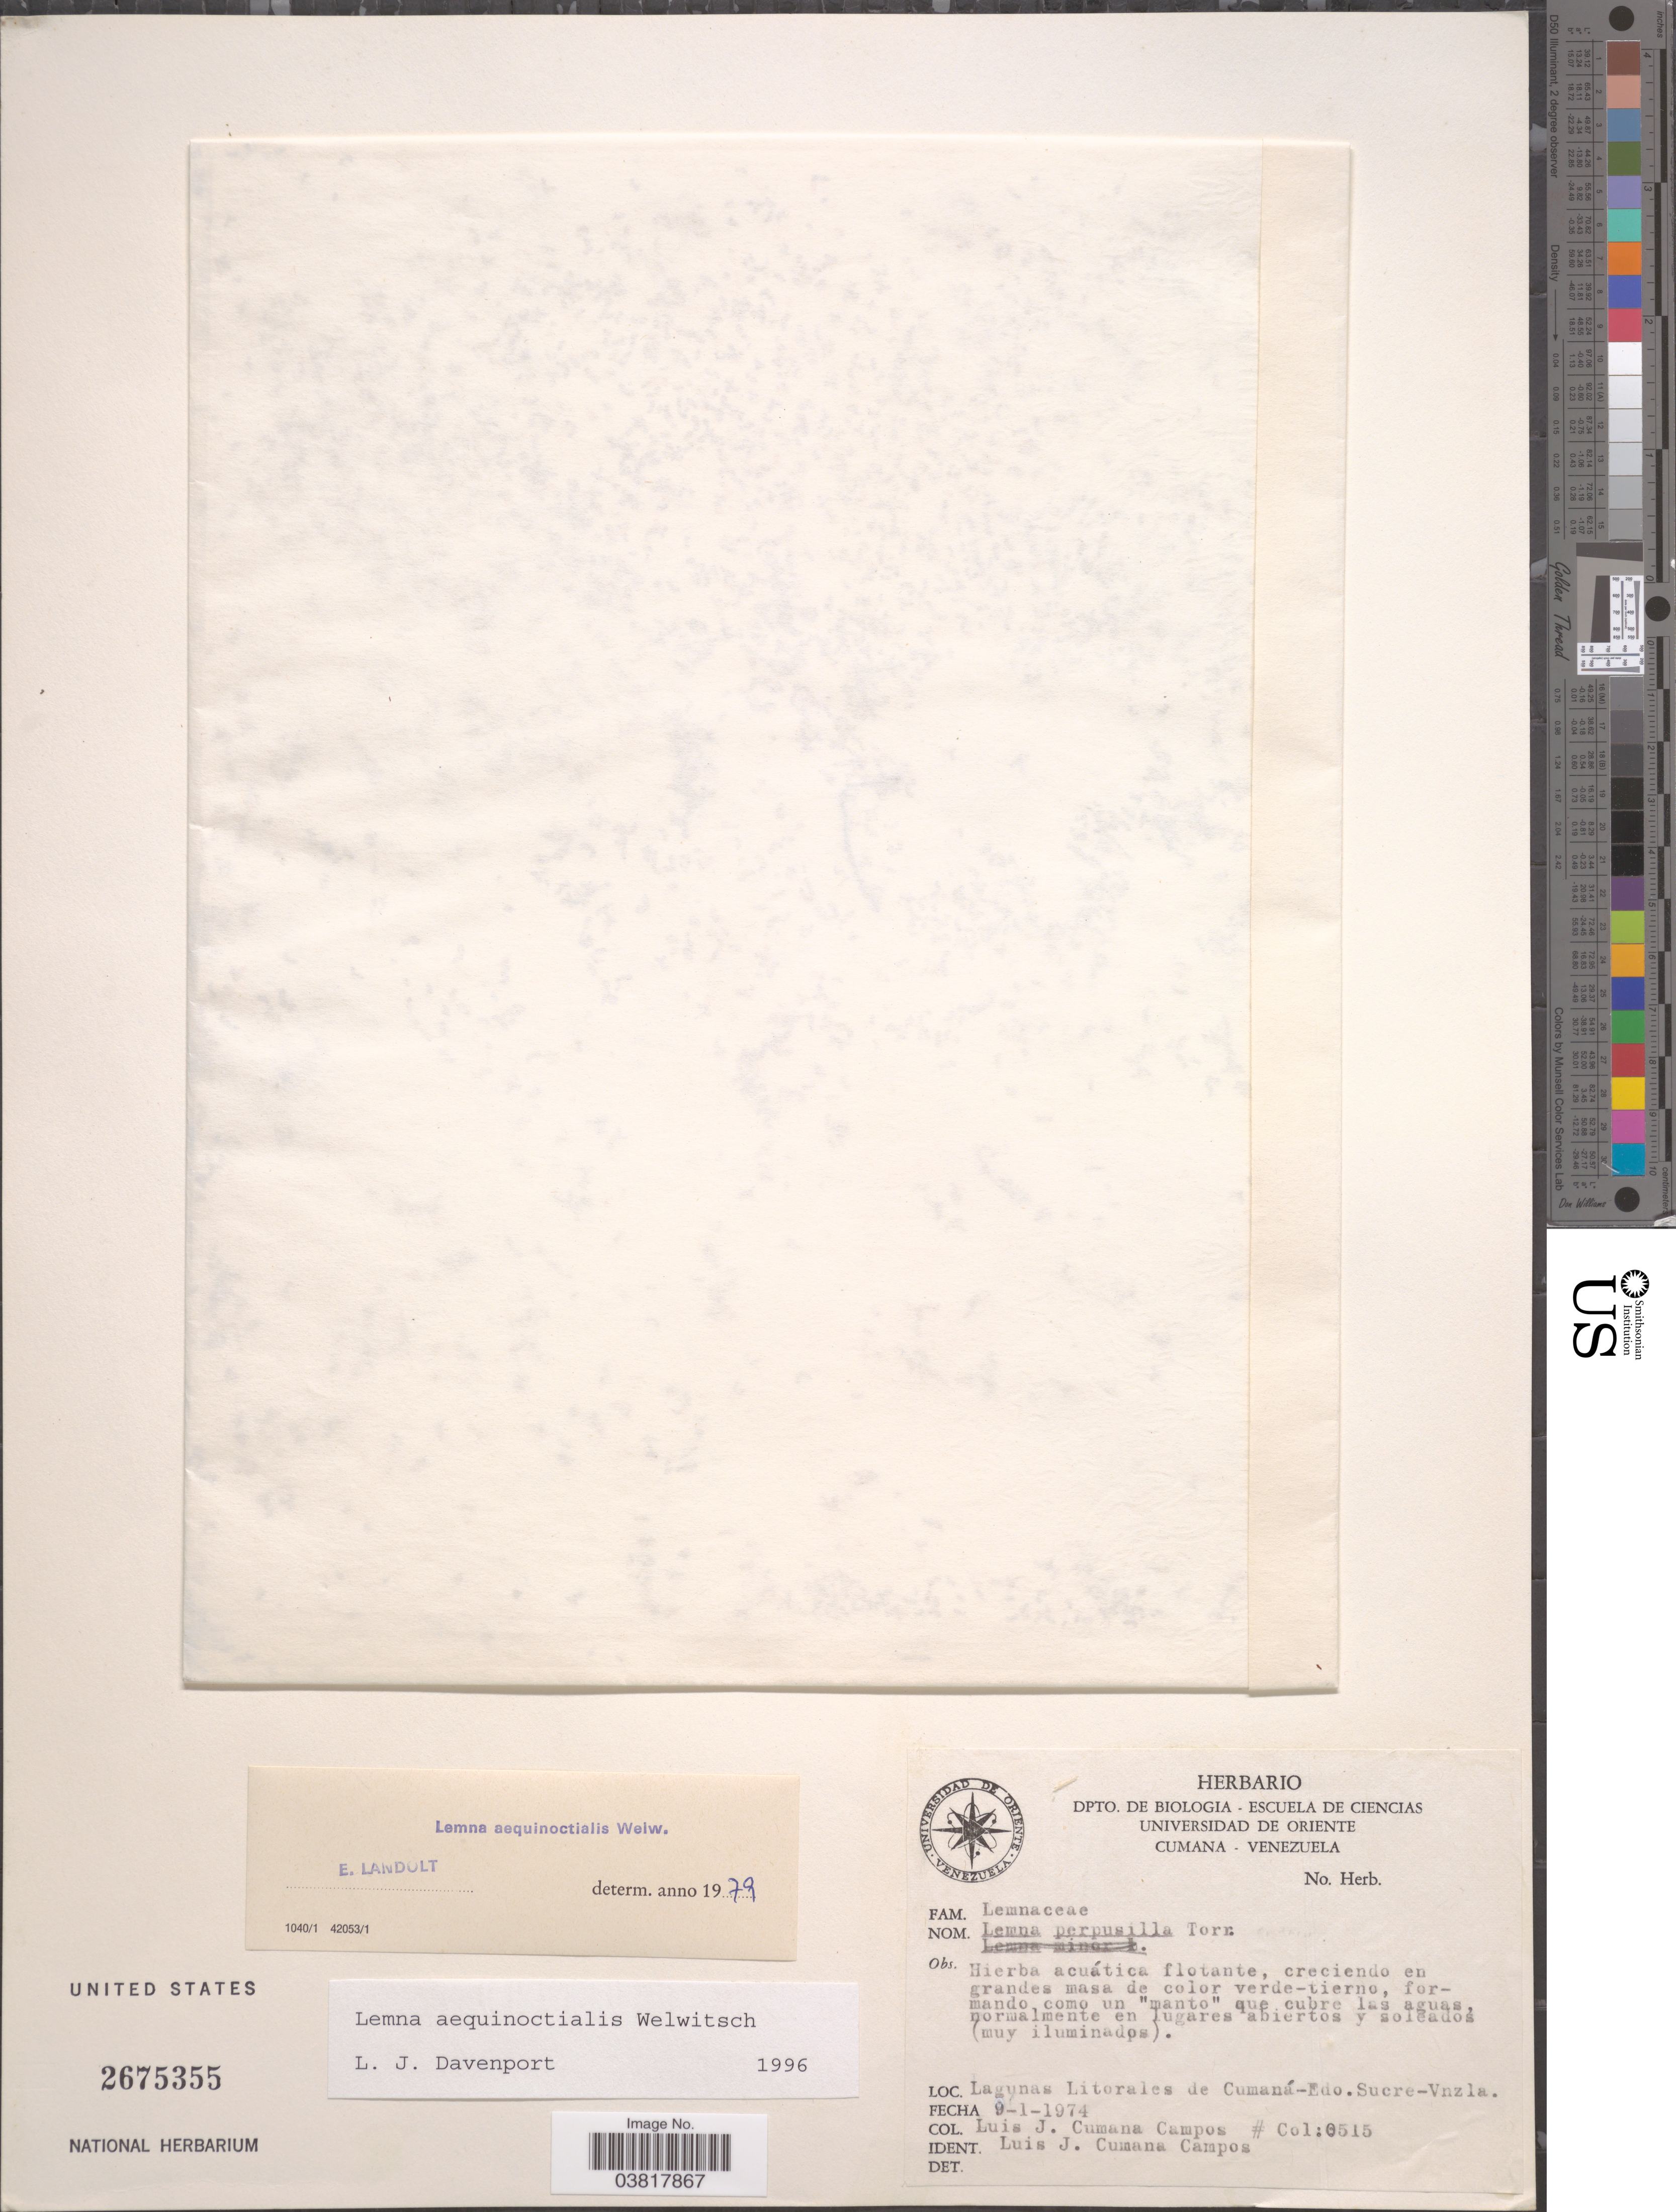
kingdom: Plantae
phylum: Tracheophyta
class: Liliopsida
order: Alismatales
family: Araceae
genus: Lemna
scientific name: Lemna aequinoctialis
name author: Welw.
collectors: L. J. Cumaná C.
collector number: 0515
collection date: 1974-01-09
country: Venezuela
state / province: Sucre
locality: Lagunas Litorales de Cumaná.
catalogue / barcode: US 2675355